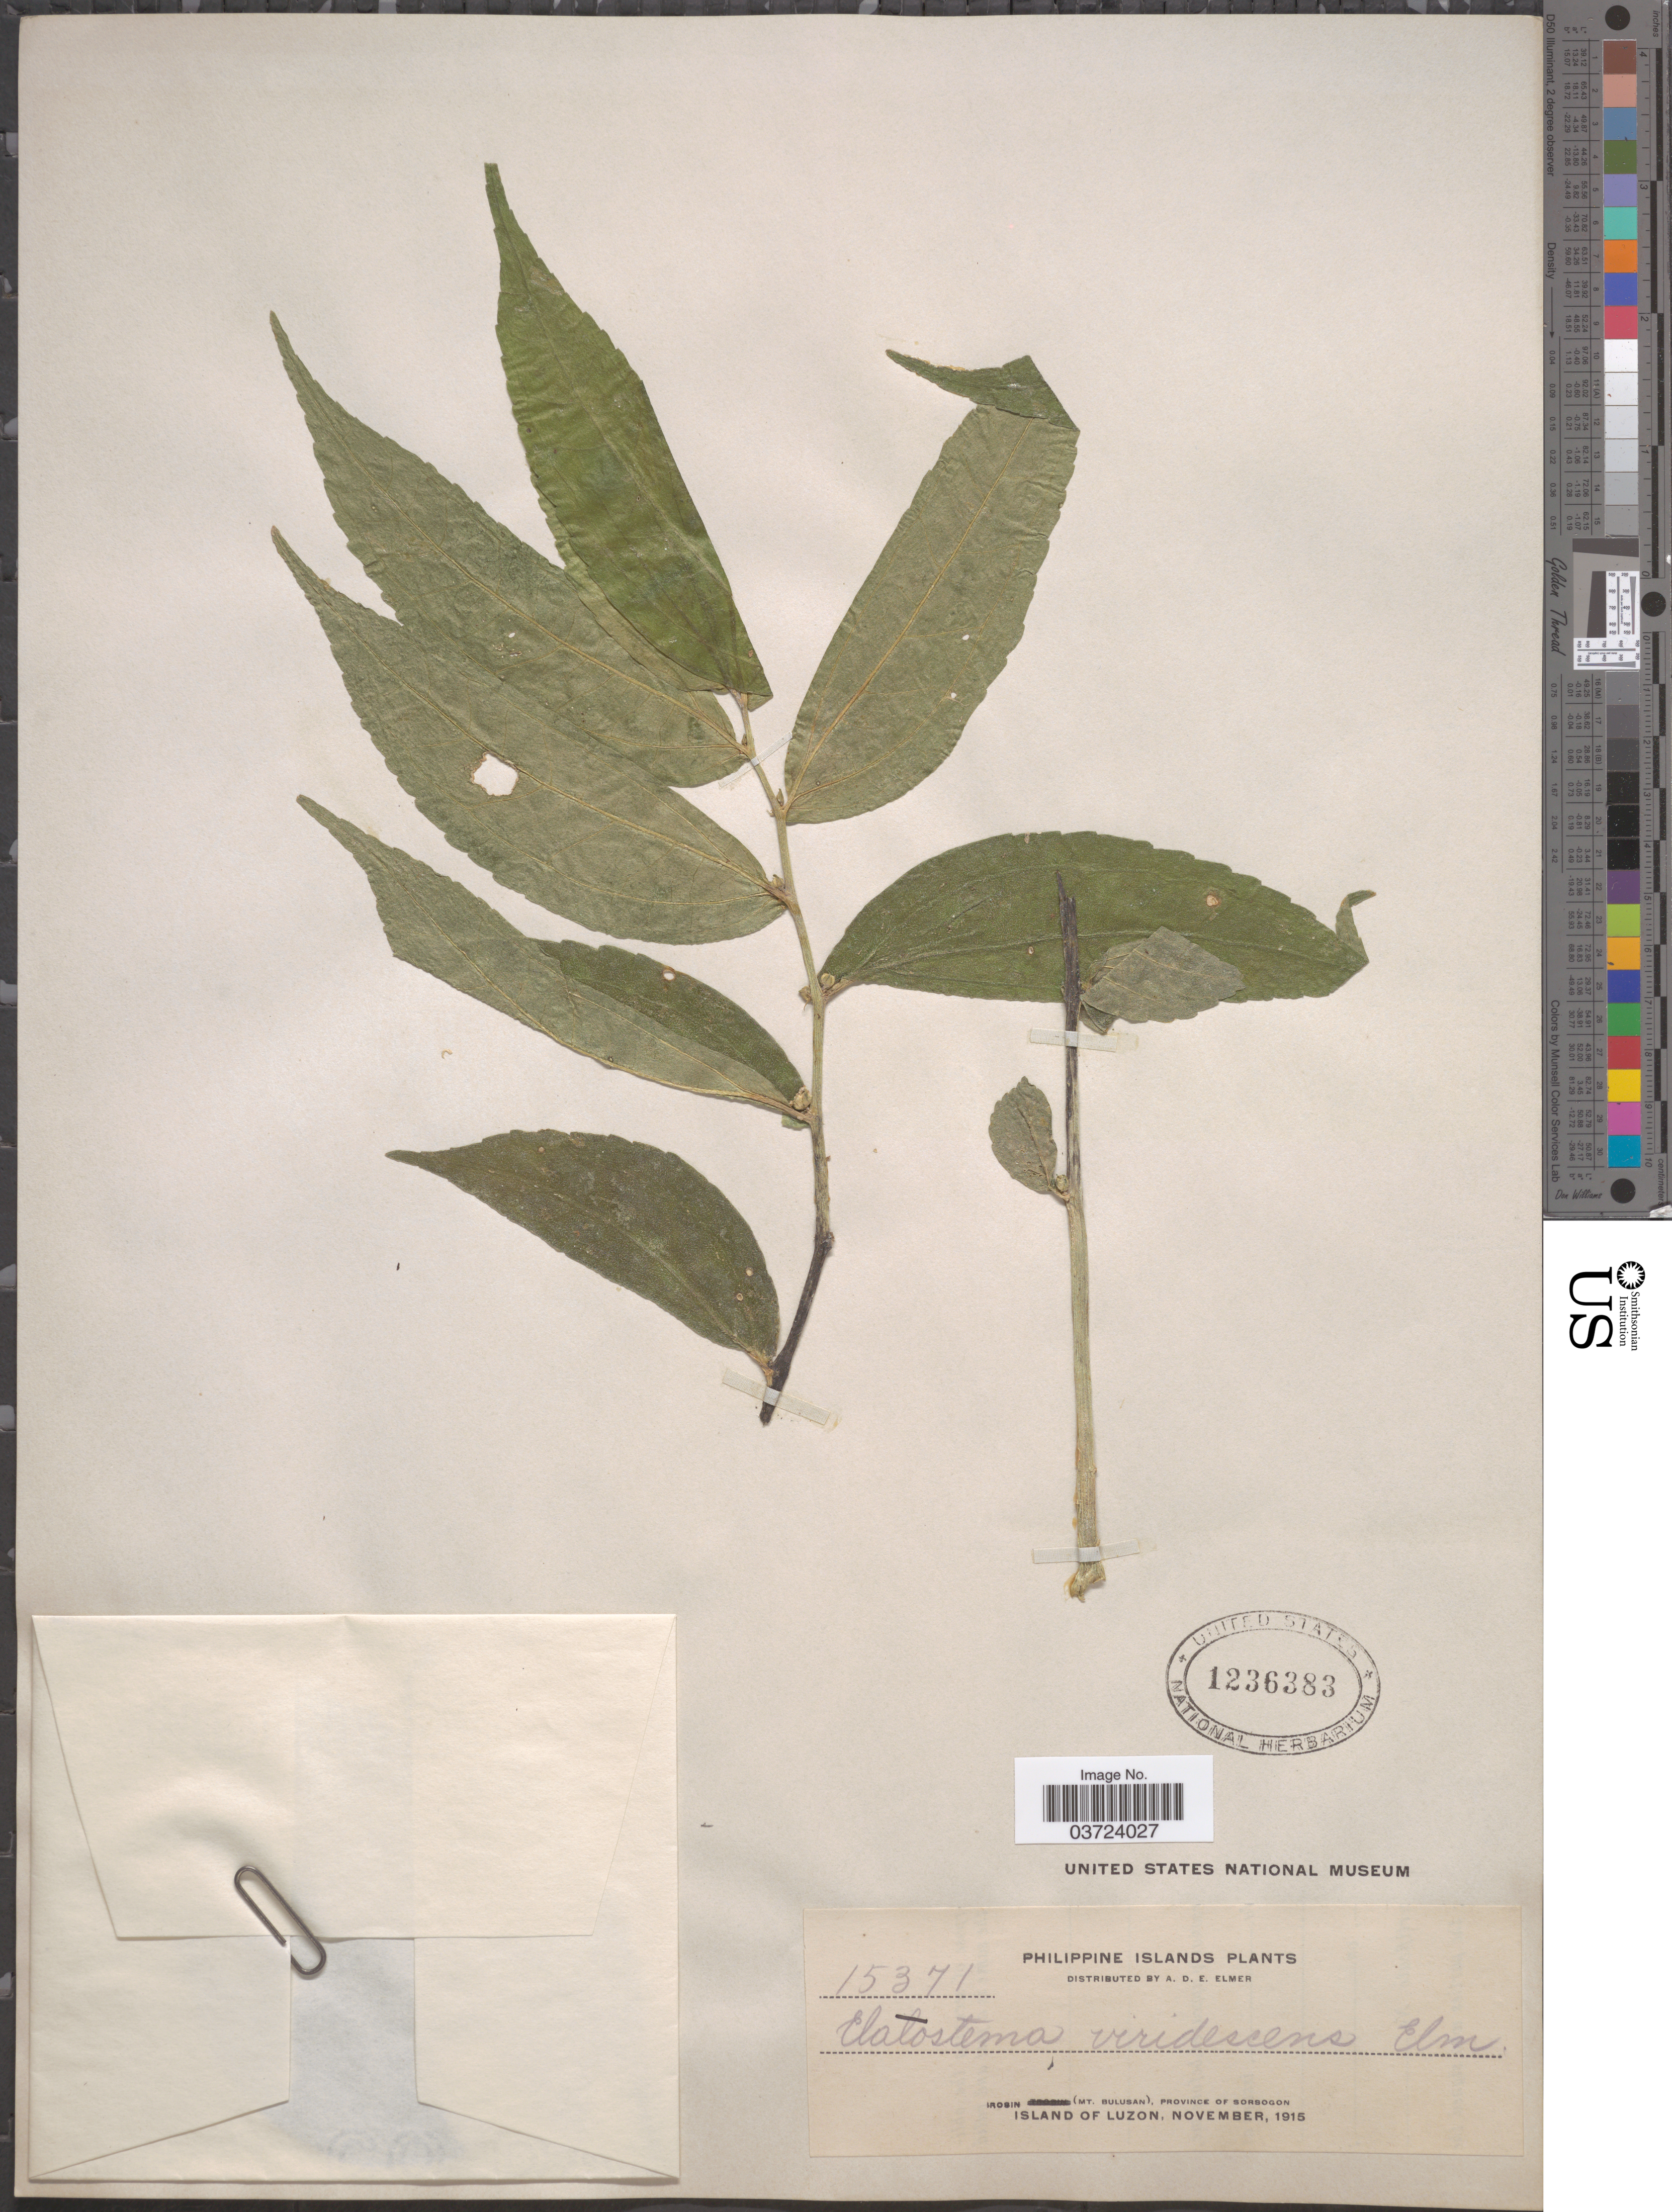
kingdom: Plantae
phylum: Tracheophyta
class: Magnoliopsida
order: Rosales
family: Urticaceae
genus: Elatostema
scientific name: Elatostema viridescens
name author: Elmer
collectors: A. D. E. Elmer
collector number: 15371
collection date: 1915-11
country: Philippines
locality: Philippine Islands. Irosin (Mt. Bulusan), Province of Sorsogon. Island of Luzon.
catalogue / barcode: US 1236383